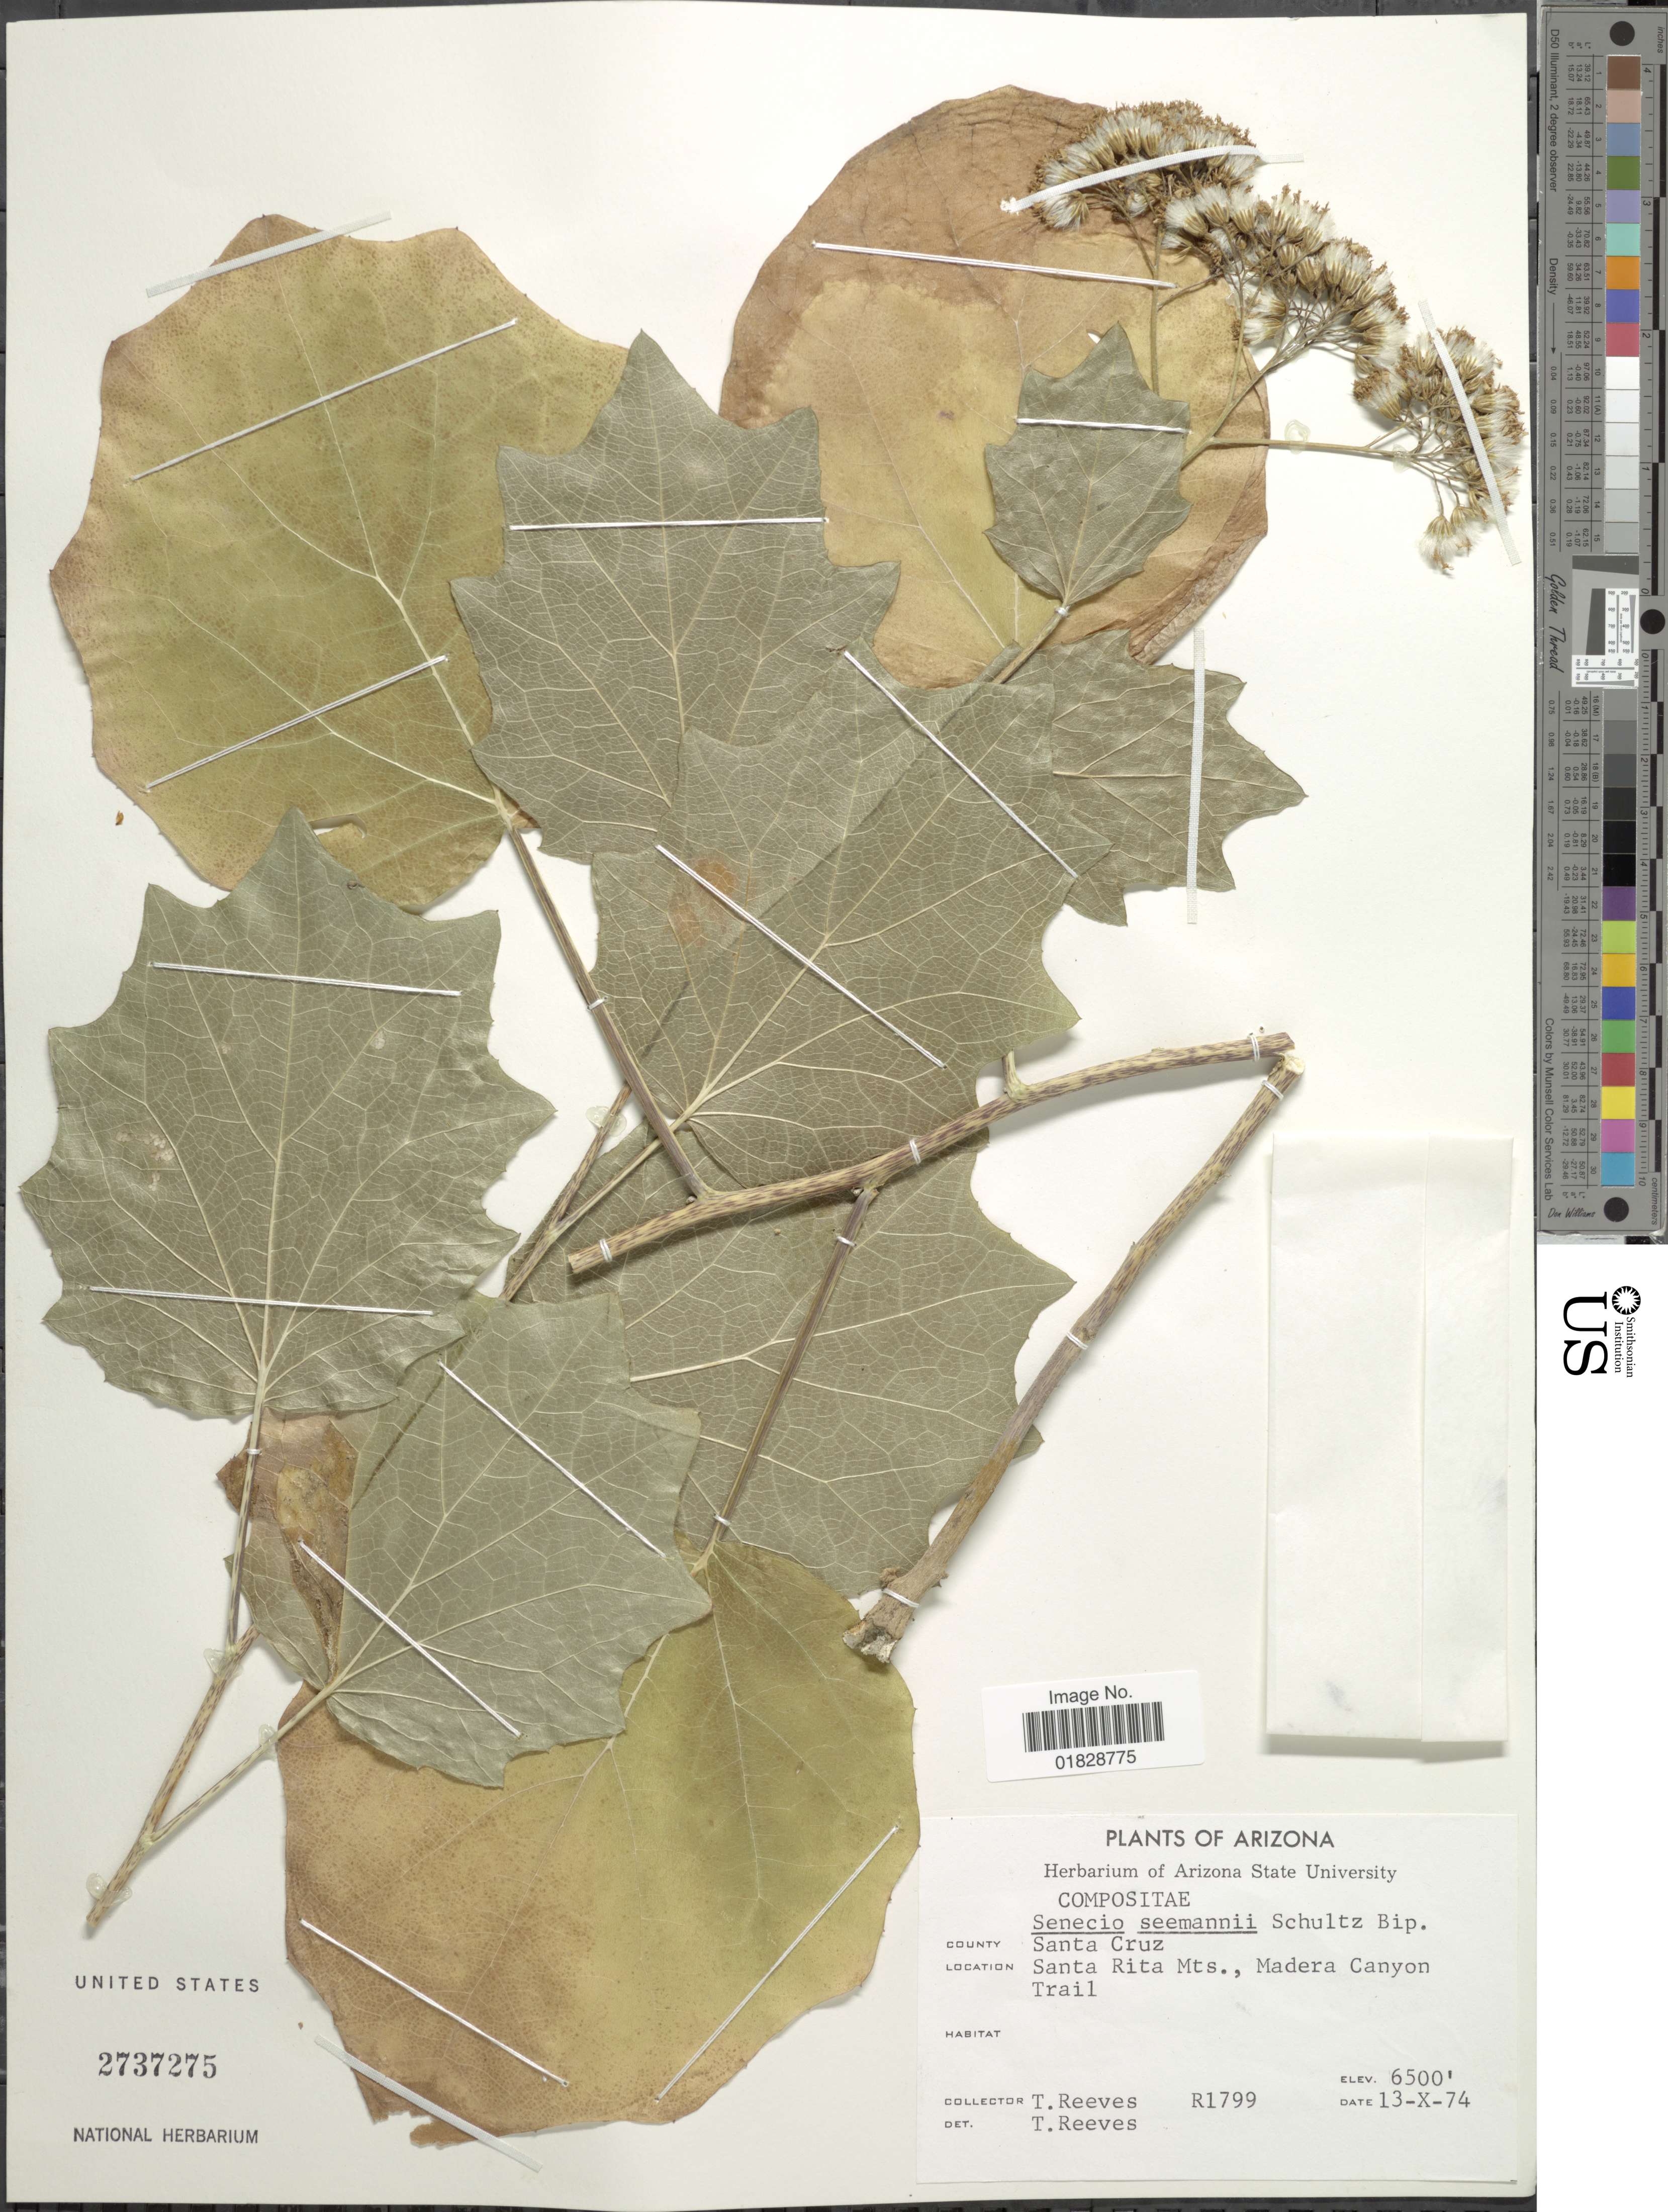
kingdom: Plantae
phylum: Tracheophyta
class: Magnoliopsida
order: Asterales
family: Asteraceae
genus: Roldana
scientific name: Roldana hartwegii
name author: (Benth.) H. Rob. & Brettell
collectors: T. Reeves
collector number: R1799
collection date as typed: Transcribed d/m/y: 13/10/74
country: United States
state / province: Arizona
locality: County Santa Cruz. Santa Rita Mts., Madera Canyon Trail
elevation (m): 1981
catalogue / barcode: US 2737275